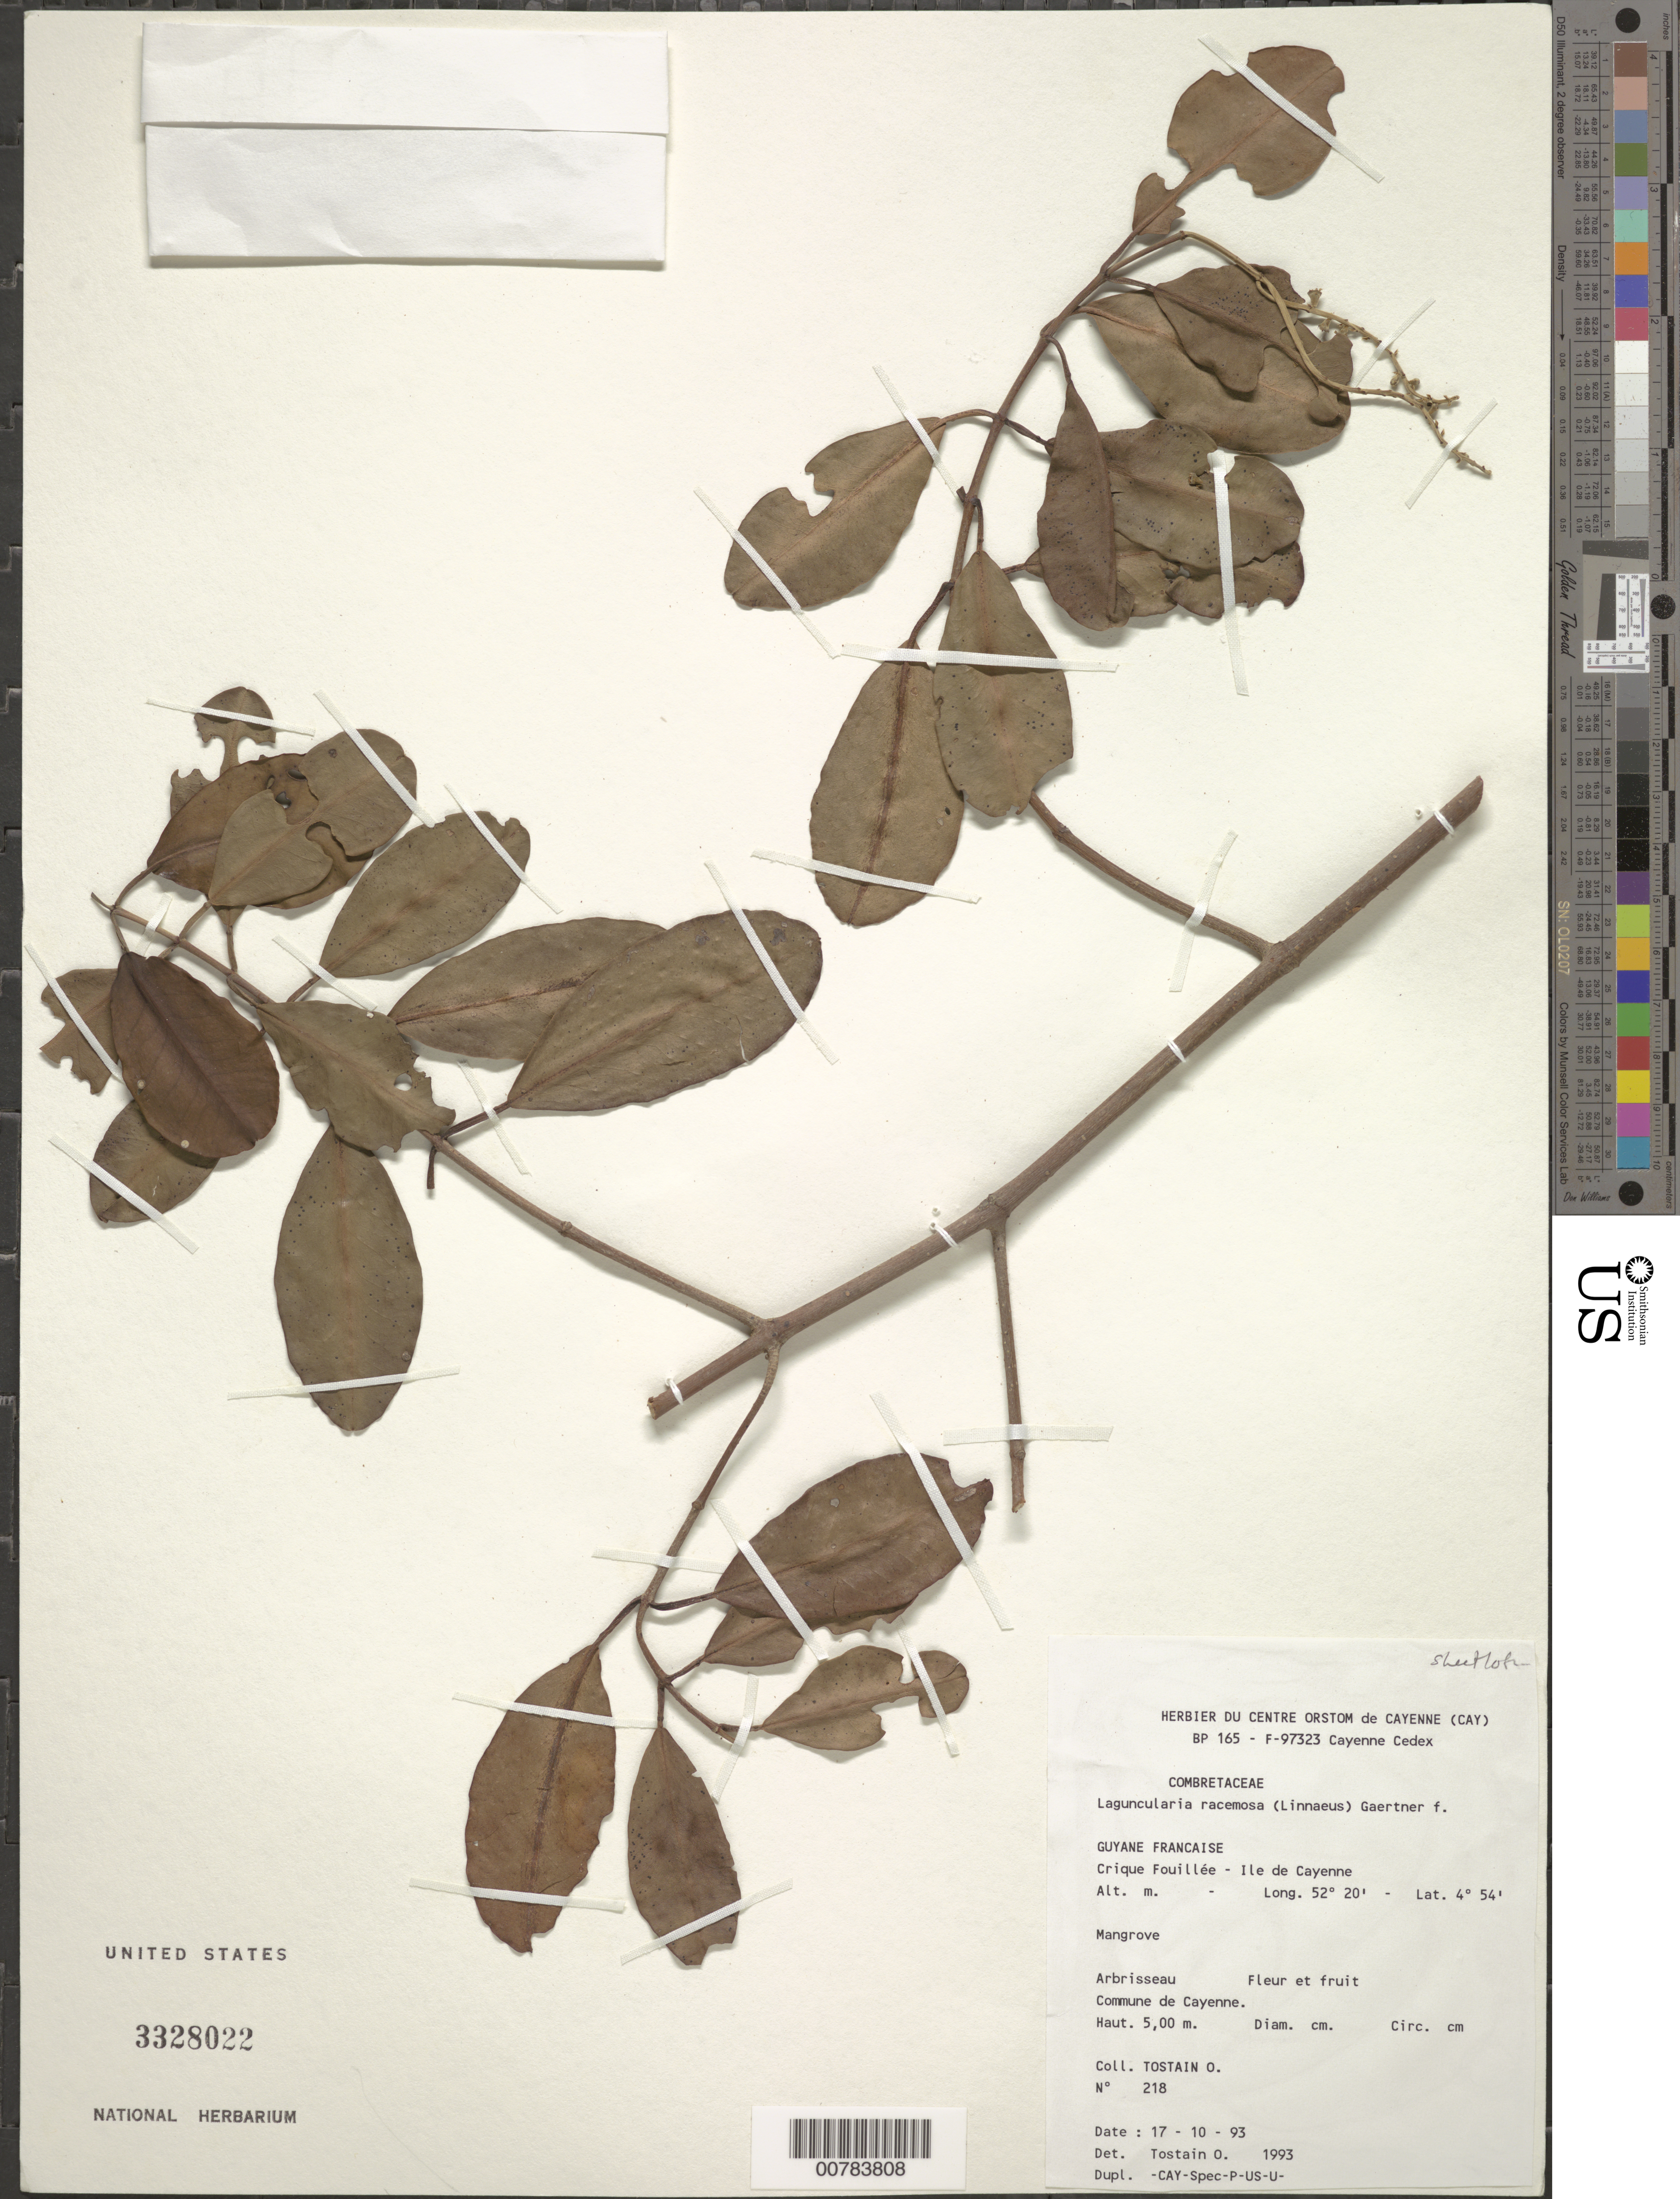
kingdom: Plantae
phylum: Tracheophyta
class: Magnoliopsida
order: Myrtales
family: Combretaceae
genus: Laguncularia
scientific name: Laguncularia racemosa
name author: (L.) C.F. Gaertn.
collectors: O. Tostain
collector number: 218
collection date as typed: Transcribed d/m/y: 17/10/93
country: French Guiana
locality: Guyane Francaise Crique Fouillée - Ile de Cayenne.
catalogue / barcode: US 3328022